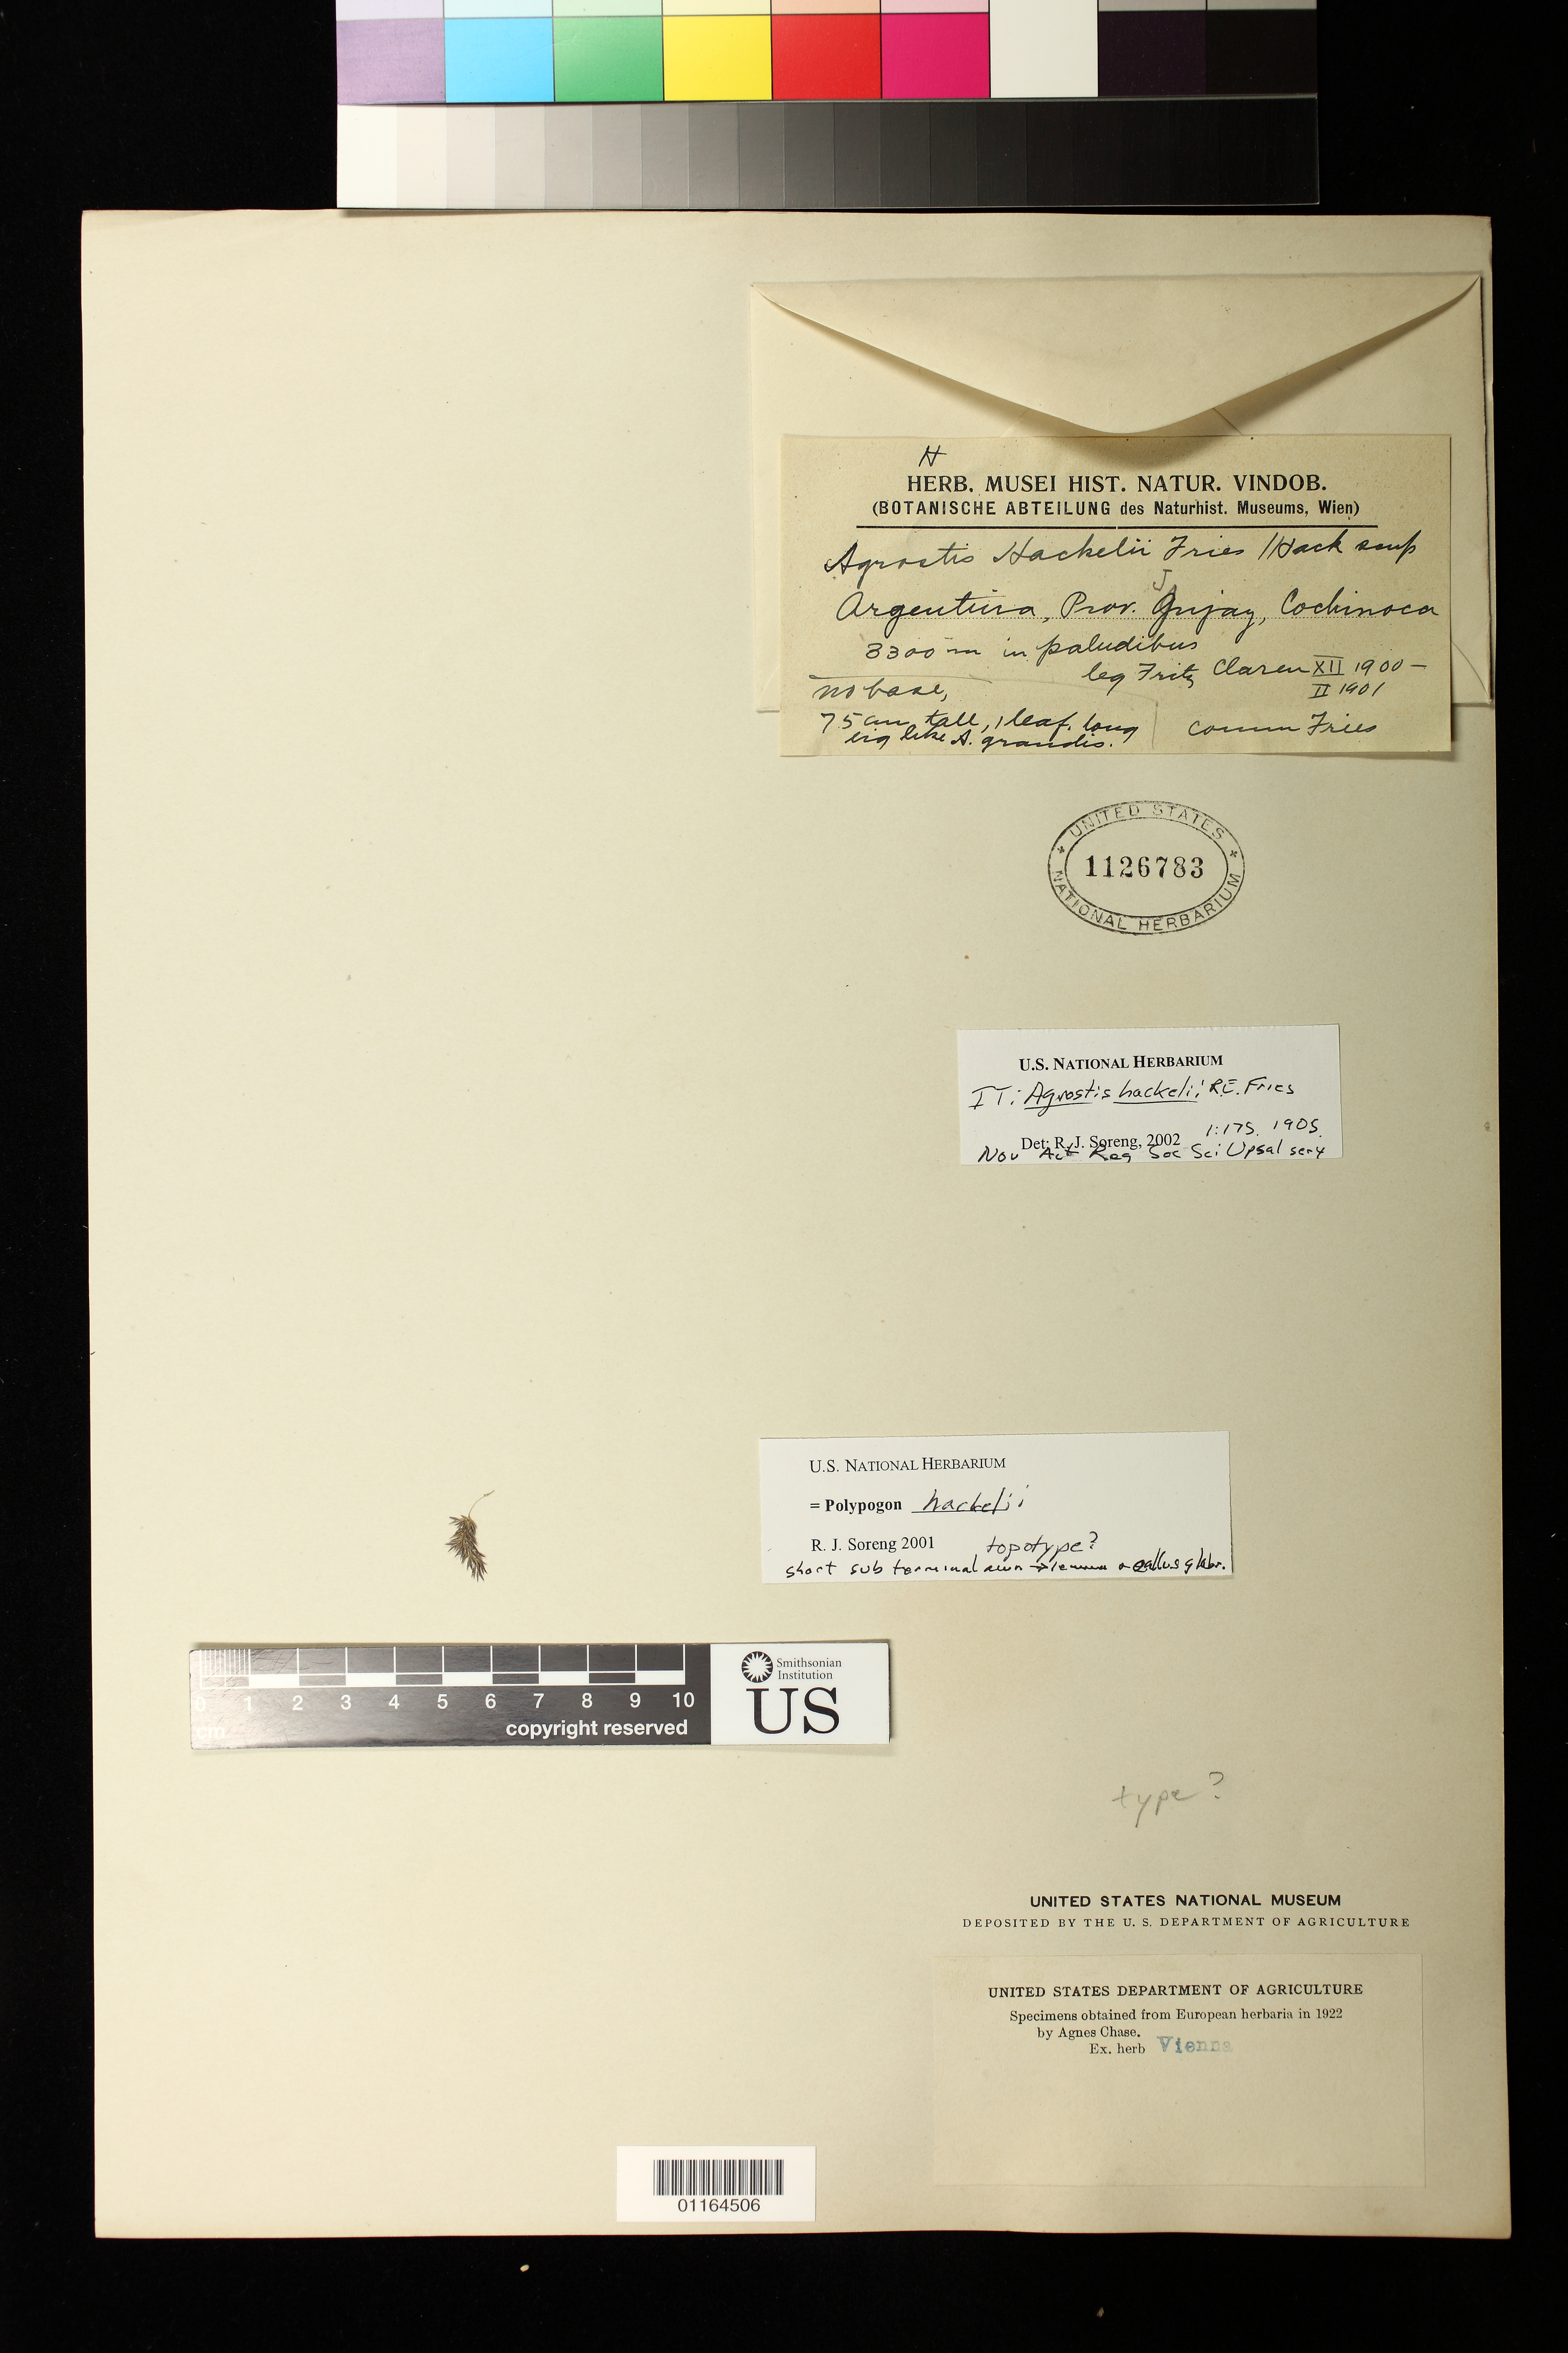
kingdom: Plantae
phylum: Tracheophyta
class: Liliopsida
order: Poales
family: Poaceae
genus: Agrostis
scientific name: Agrostis hackelii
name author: R.E. Fr.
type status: Possible Type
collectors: F. Claren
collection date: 1900-12/1901-02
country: Argentina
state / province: Jujuy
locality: Prov. Jujuy, Cochinoca in paludibus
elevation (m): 3300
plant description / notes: Fragmentary material of specimen ex herb. Vienna. Annotated as isotype by Soreng (2002) but protologue cites Kurtz 11632.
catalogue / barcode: US 1126783